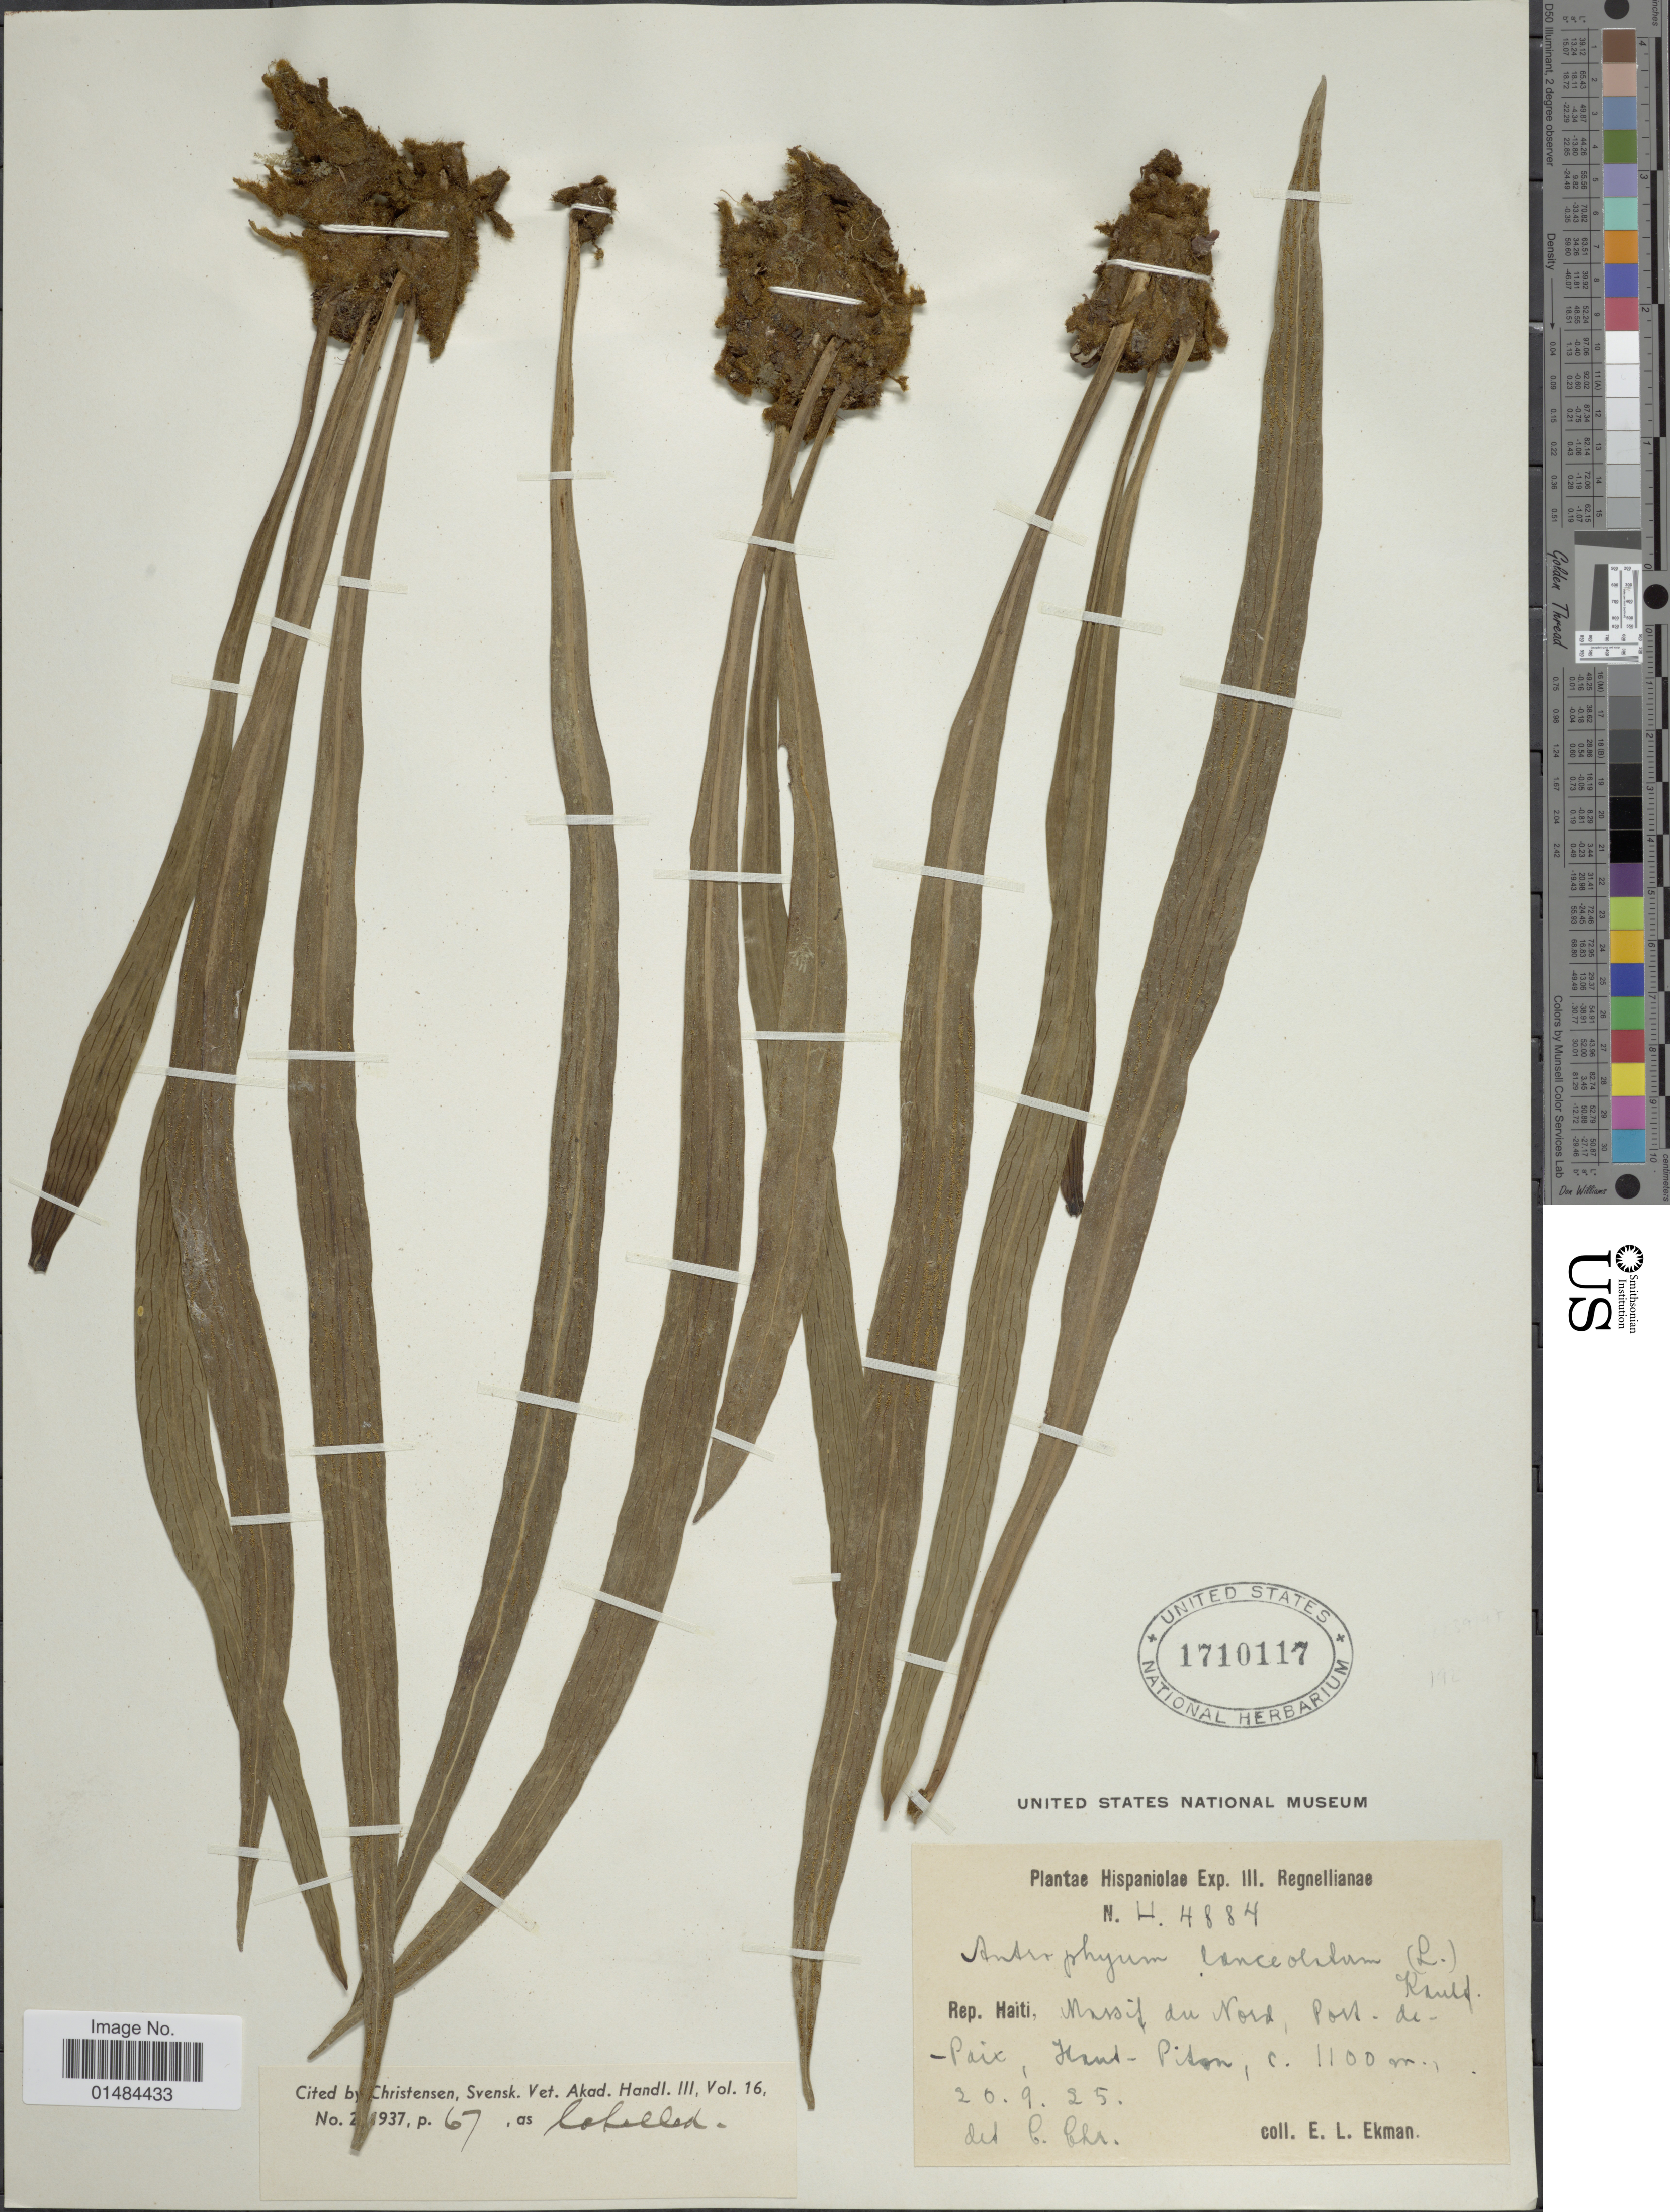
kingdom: Plantae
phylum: Tracheophyta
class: Polypodiopsida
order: Polypodiales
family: Pteridaceae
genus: Polytaenium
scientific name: Polytaenium lanceolatum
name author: (L.) Desv.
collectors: E. L. Ekman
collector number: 4884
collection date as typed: Transcribed d/m/y: 20/9/25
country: Haiti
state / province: Nord-Óuest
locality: Rep. Haiti, Massif du Nord, Port de Paix. Haut-Piton.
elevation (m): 1100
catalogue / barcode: US 1710117